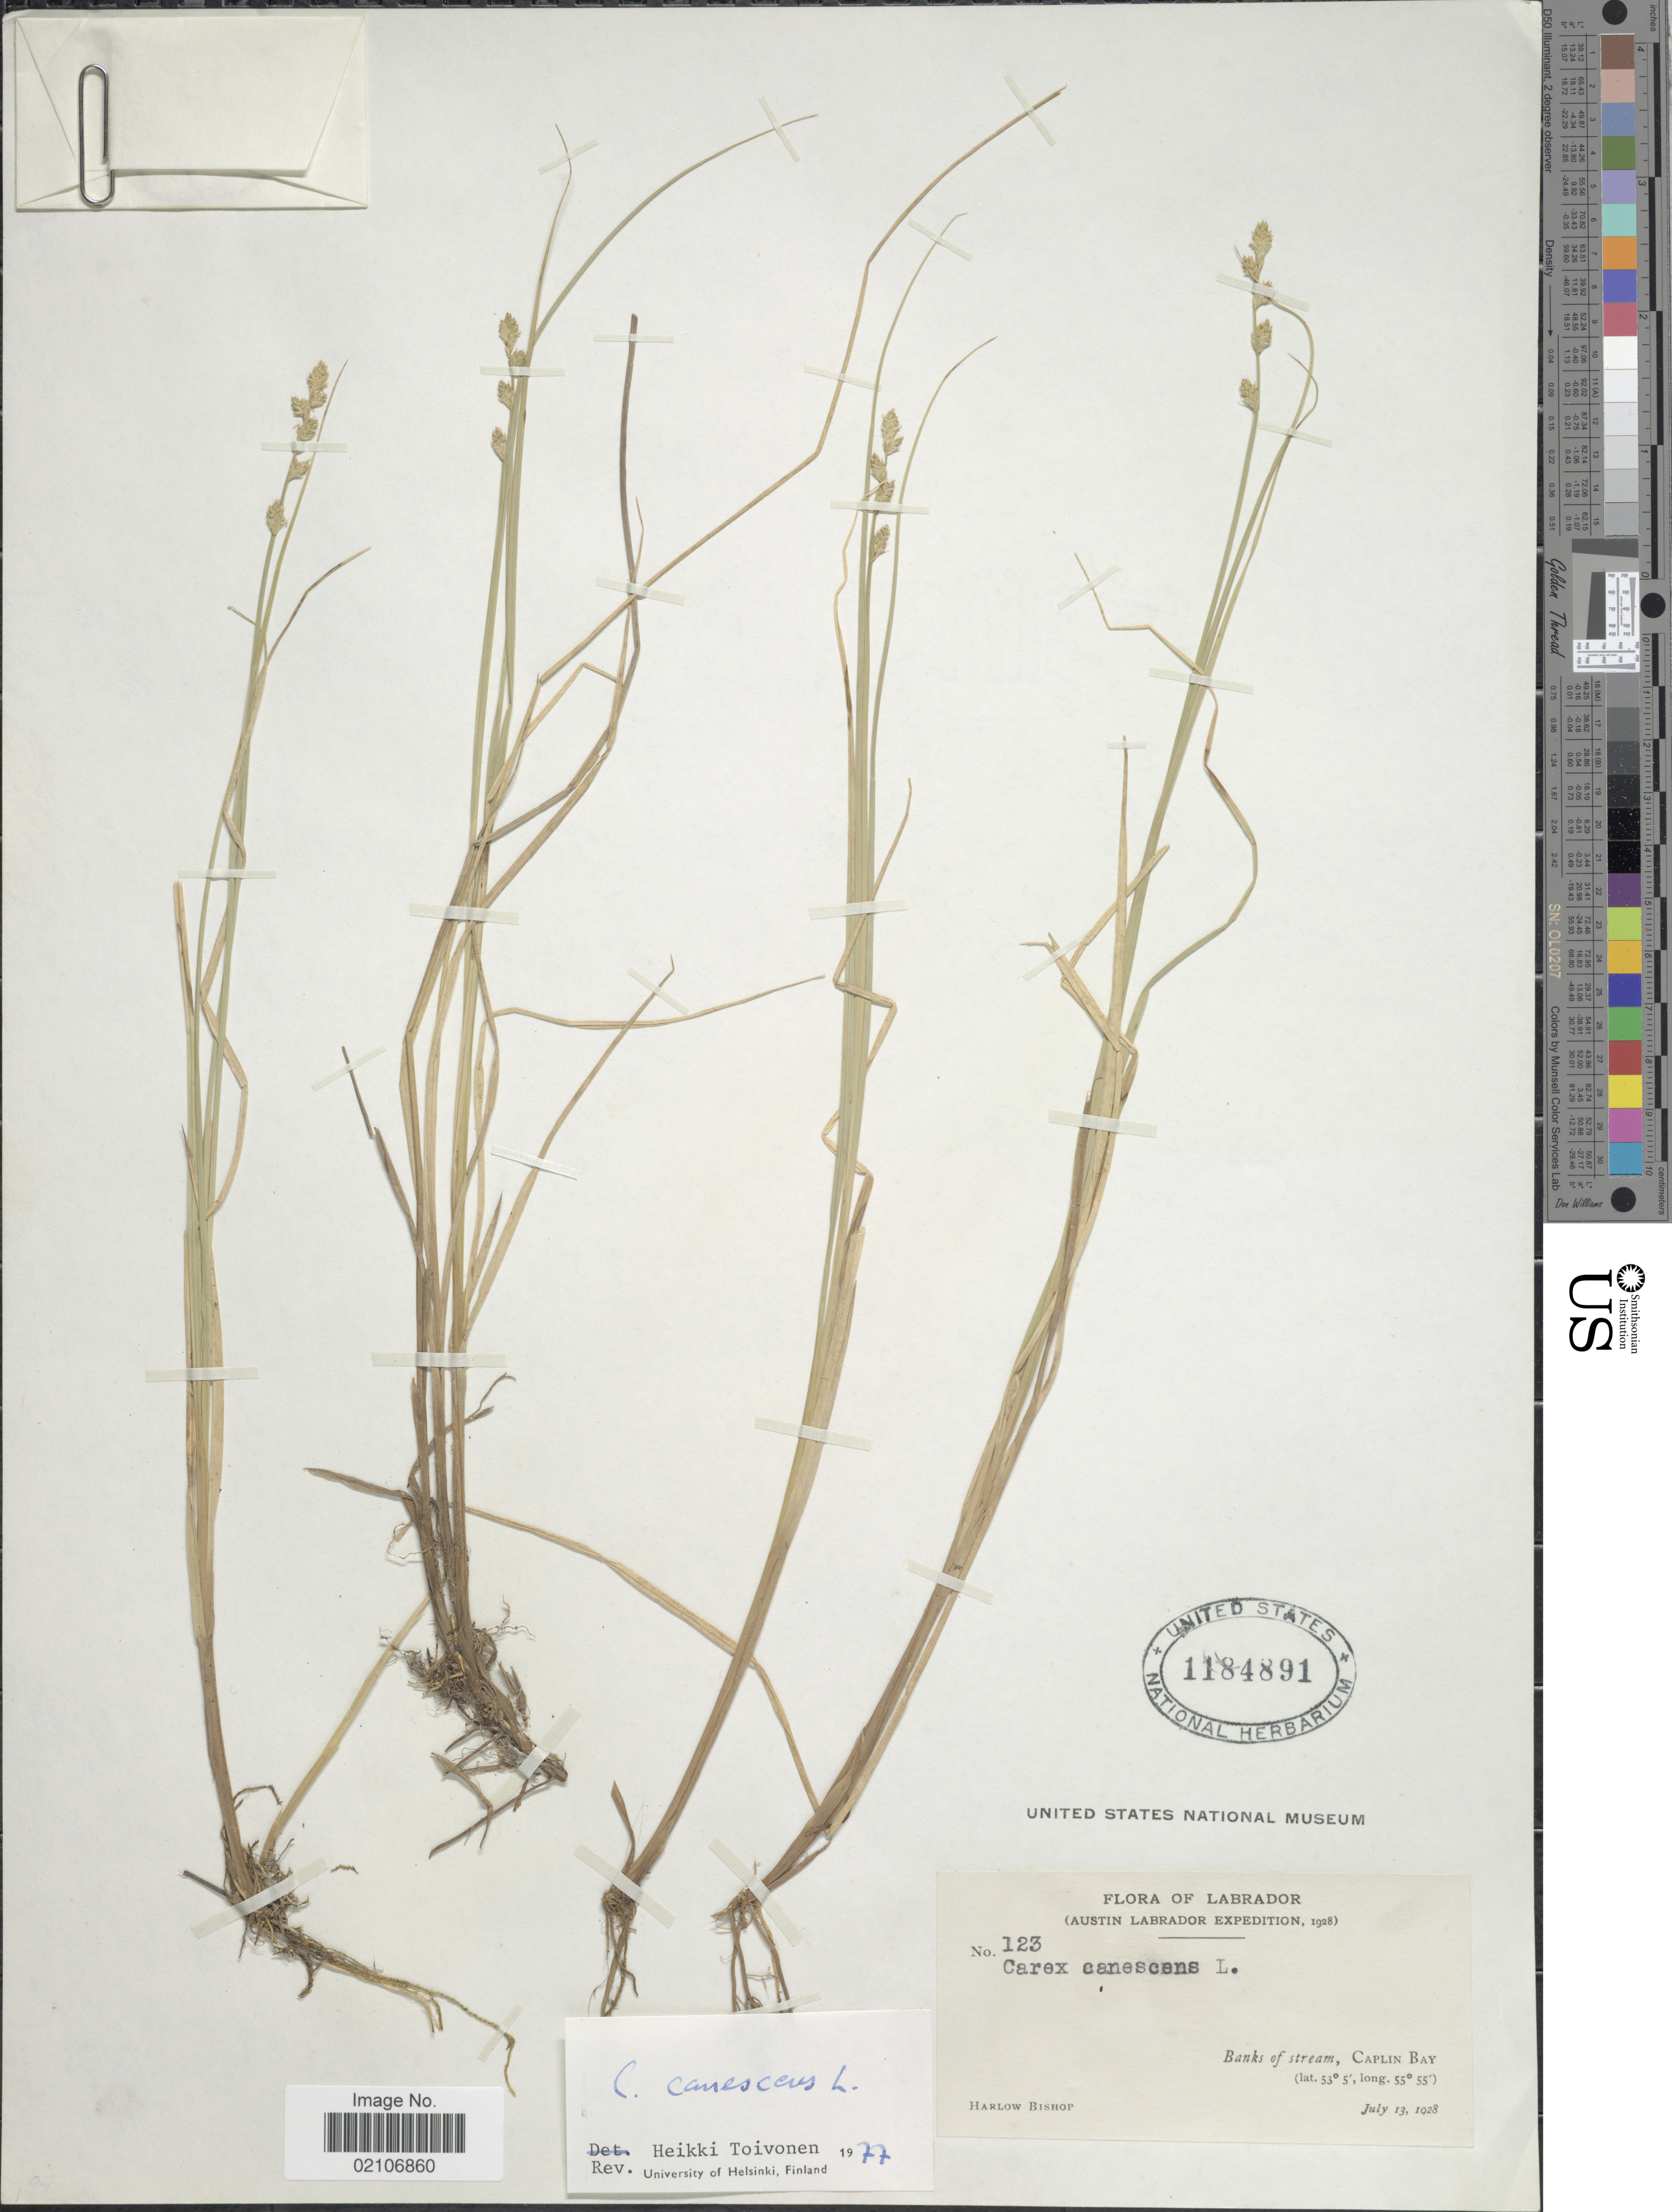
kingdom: Plantae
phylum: Tracheophyta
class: Liliopsida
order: Poales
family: Cyperaceae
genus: Carex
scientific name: Carex canescens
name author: L.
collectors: H. Bishop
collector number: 123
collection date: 1928-07-13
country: Canada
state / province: Newfoundland and Labrador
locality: Labrador. Banks of Stream, Caplin Bay.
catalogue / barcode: US 1184891